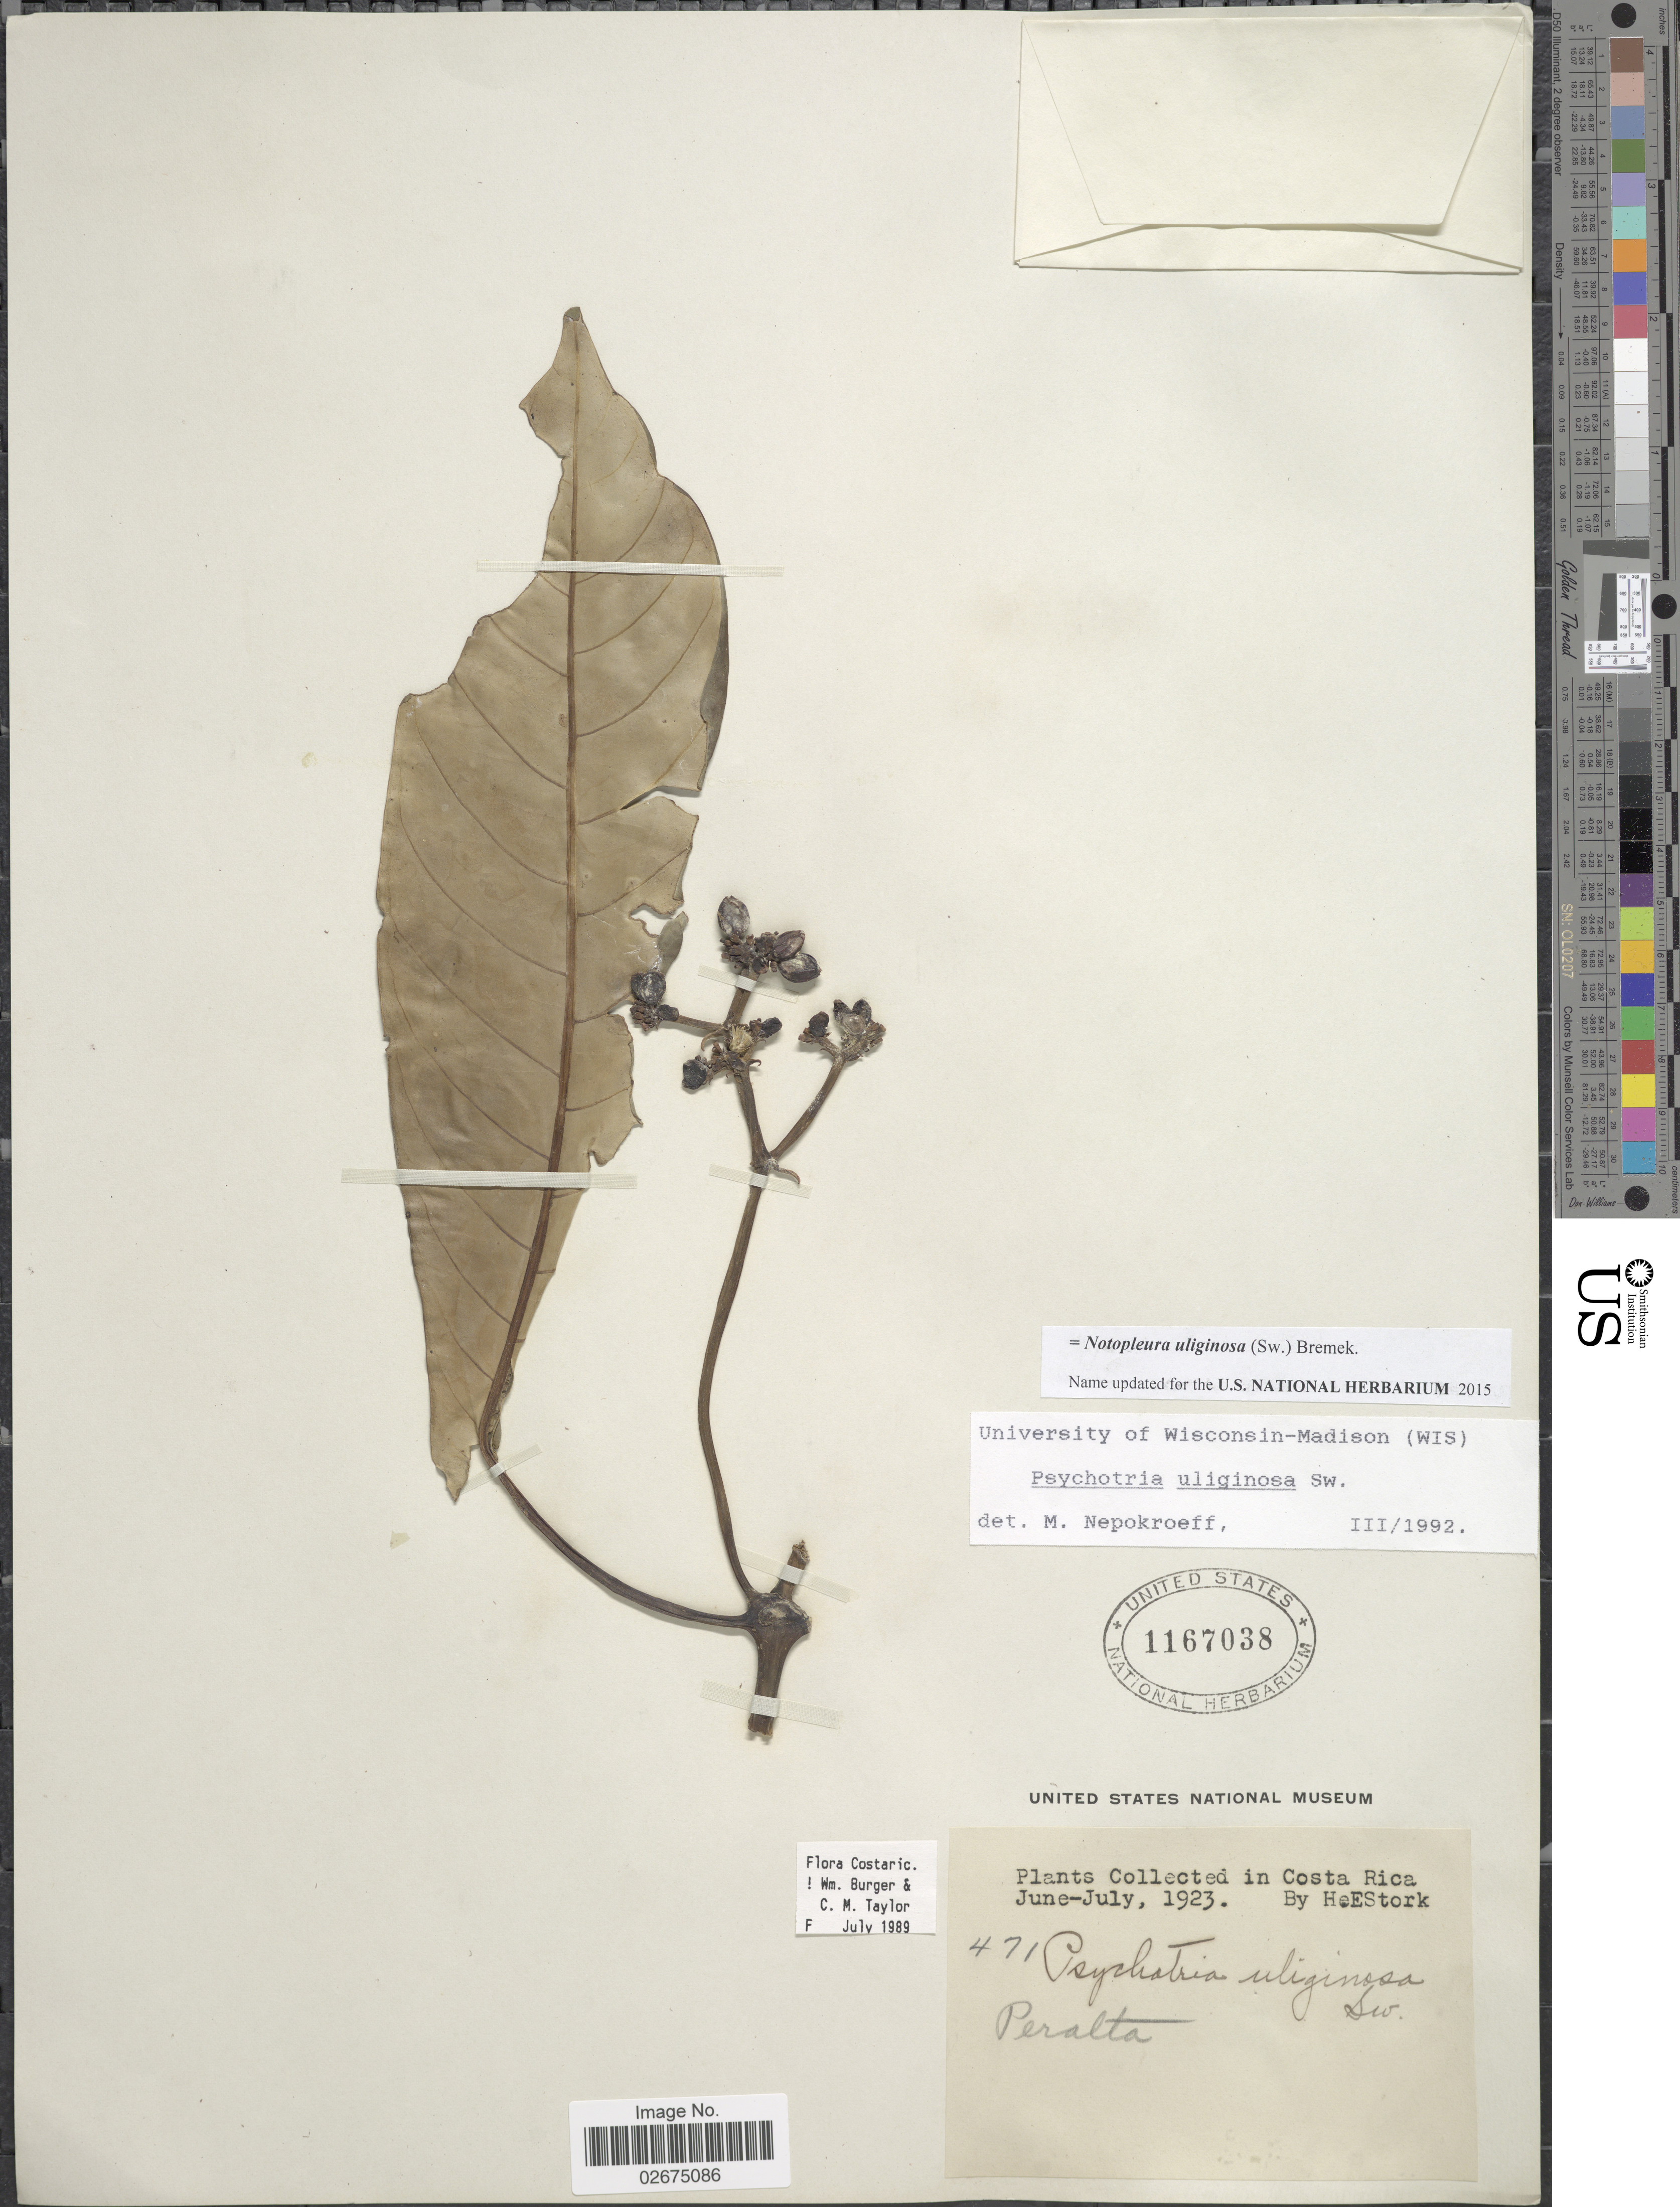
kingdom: Plantae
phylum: Tracheophyta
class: Magnoliopsida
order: Gentianales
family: Rubiaceae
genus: Notopleura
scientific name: Notopleura uliginosa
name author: (Sw.) Bremek.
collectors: H. E. Stork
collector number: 471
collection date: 1923-06/1923-07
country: Costa Rica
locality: Peralta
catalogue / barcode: US 1167038